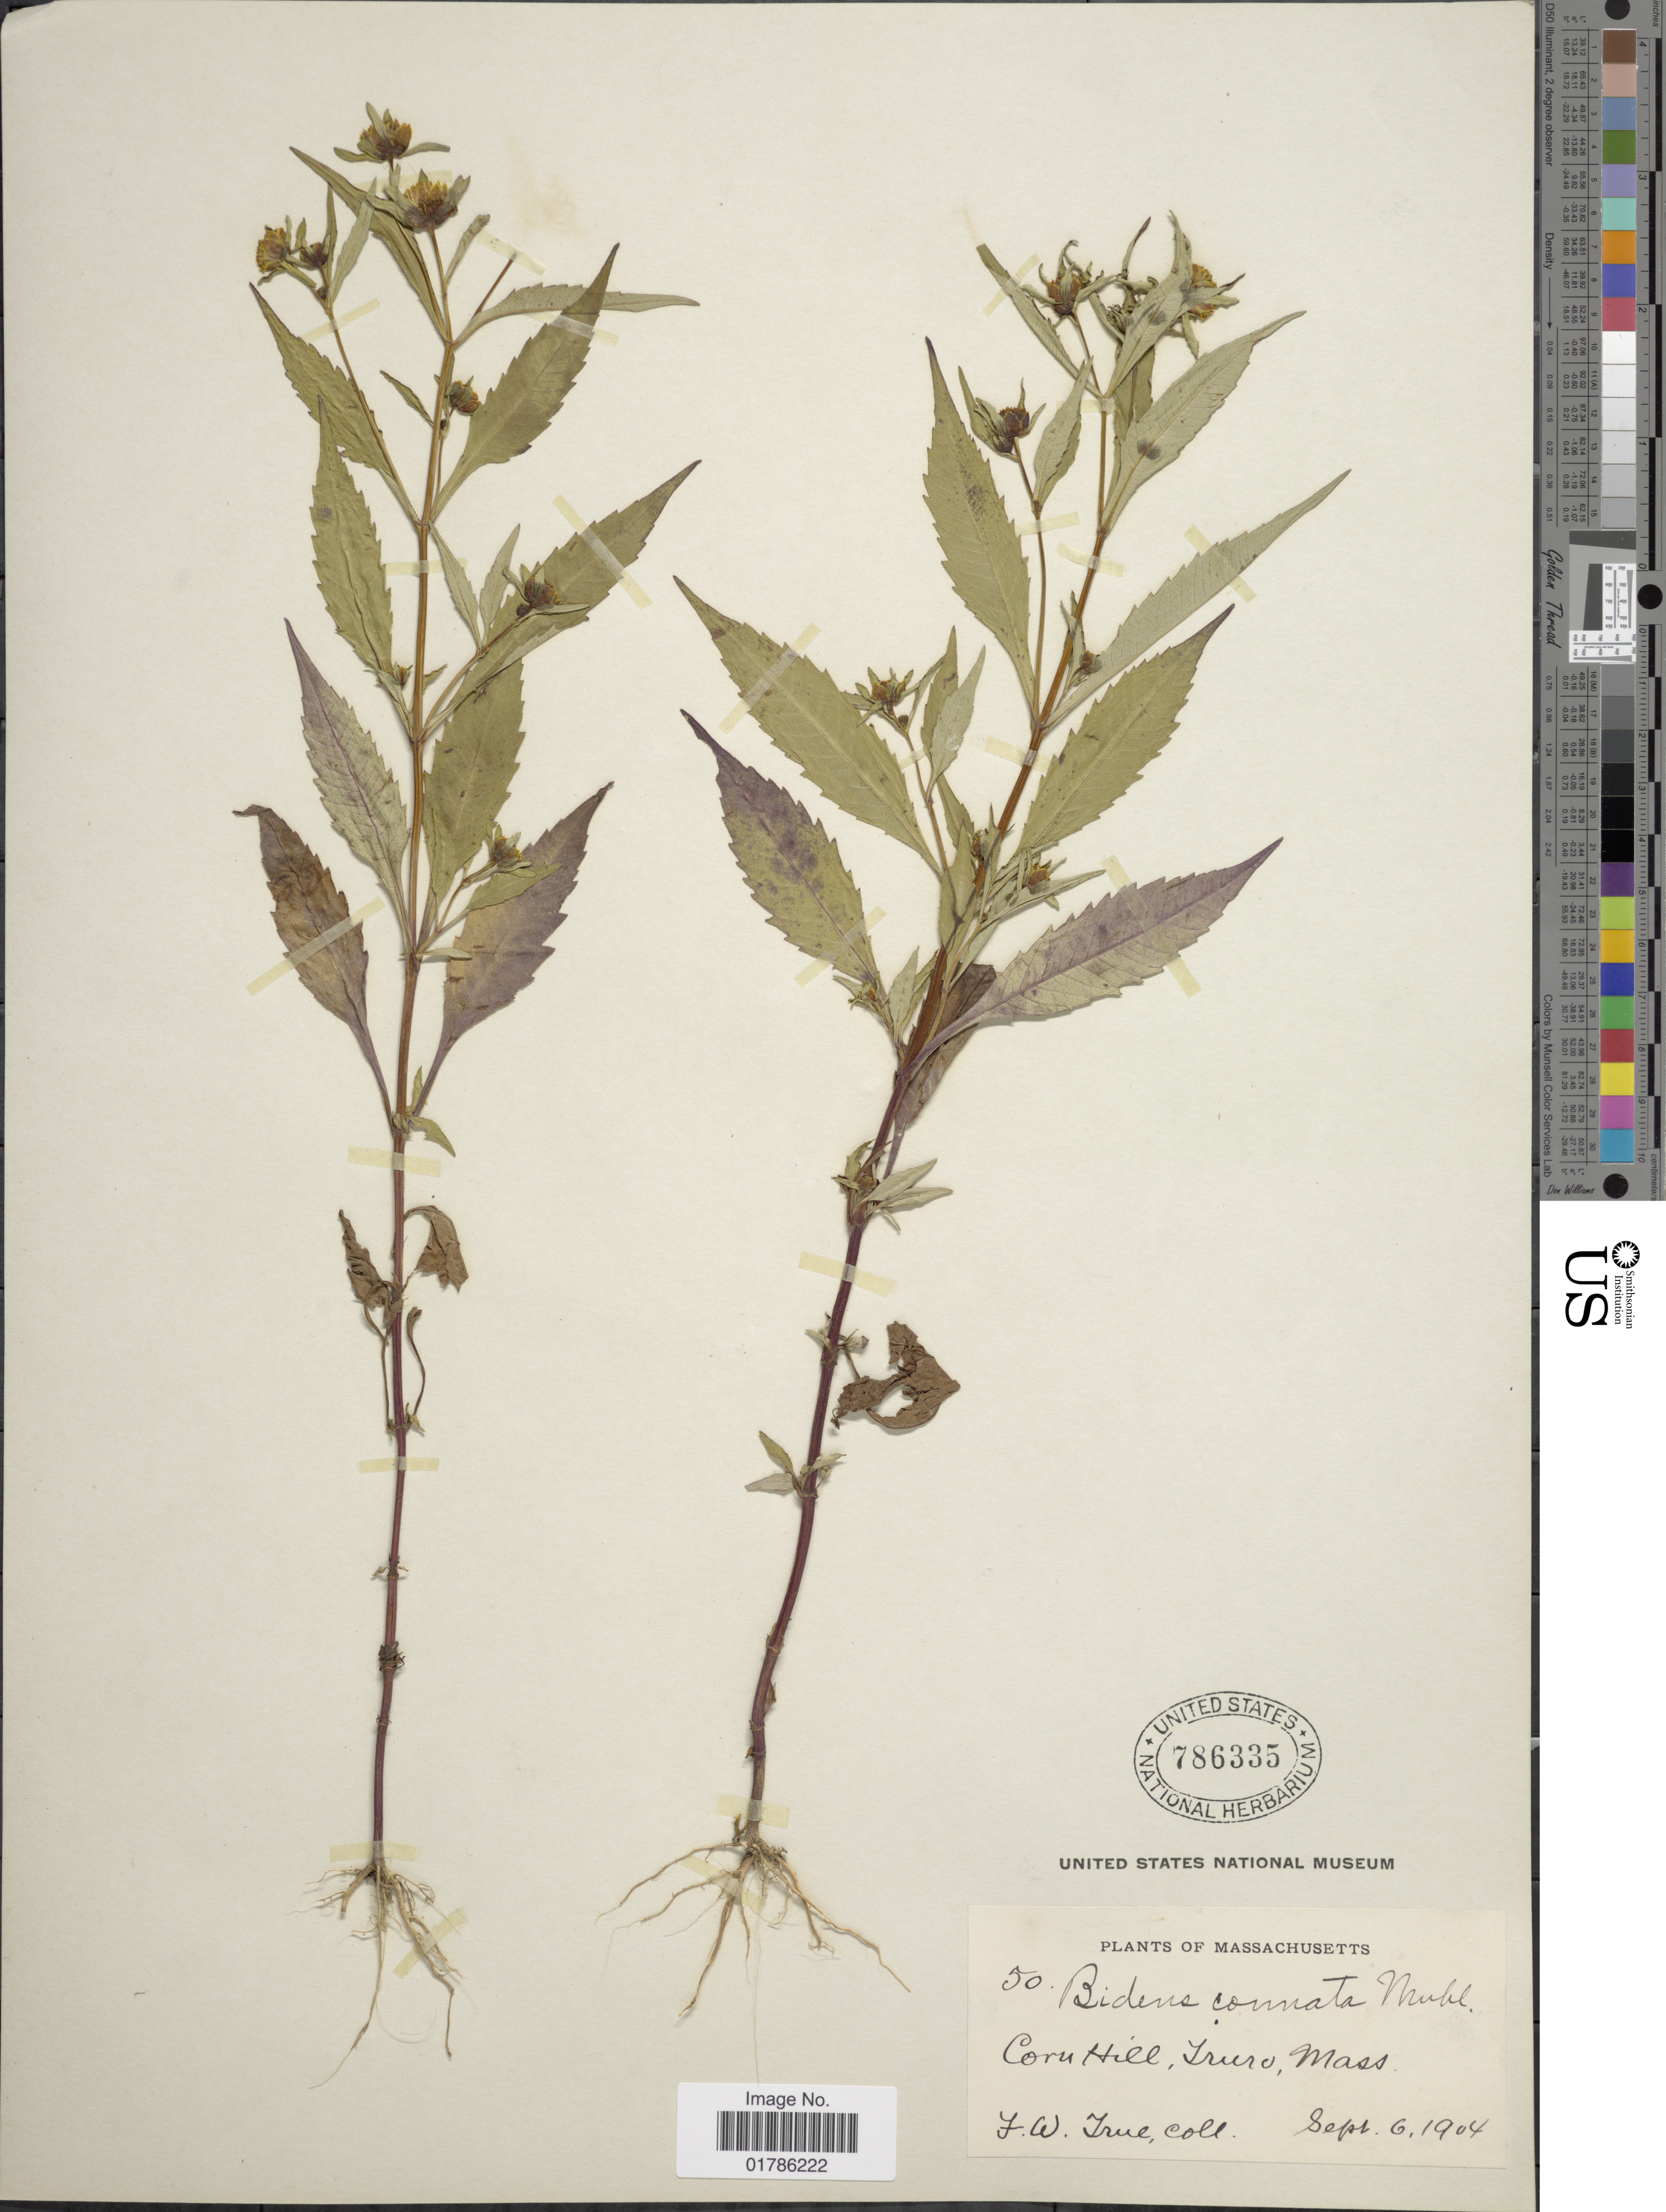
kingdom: Plantae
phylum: Tracheophyta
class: Magnoliopsida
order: Asterales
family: Asteraceae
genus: Bidens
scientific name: Bidens connata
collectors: F. True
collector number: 50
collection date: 1904-09-06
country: United States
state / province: Massachusetts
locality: Corn Hill, Truro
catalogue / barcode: US 786335